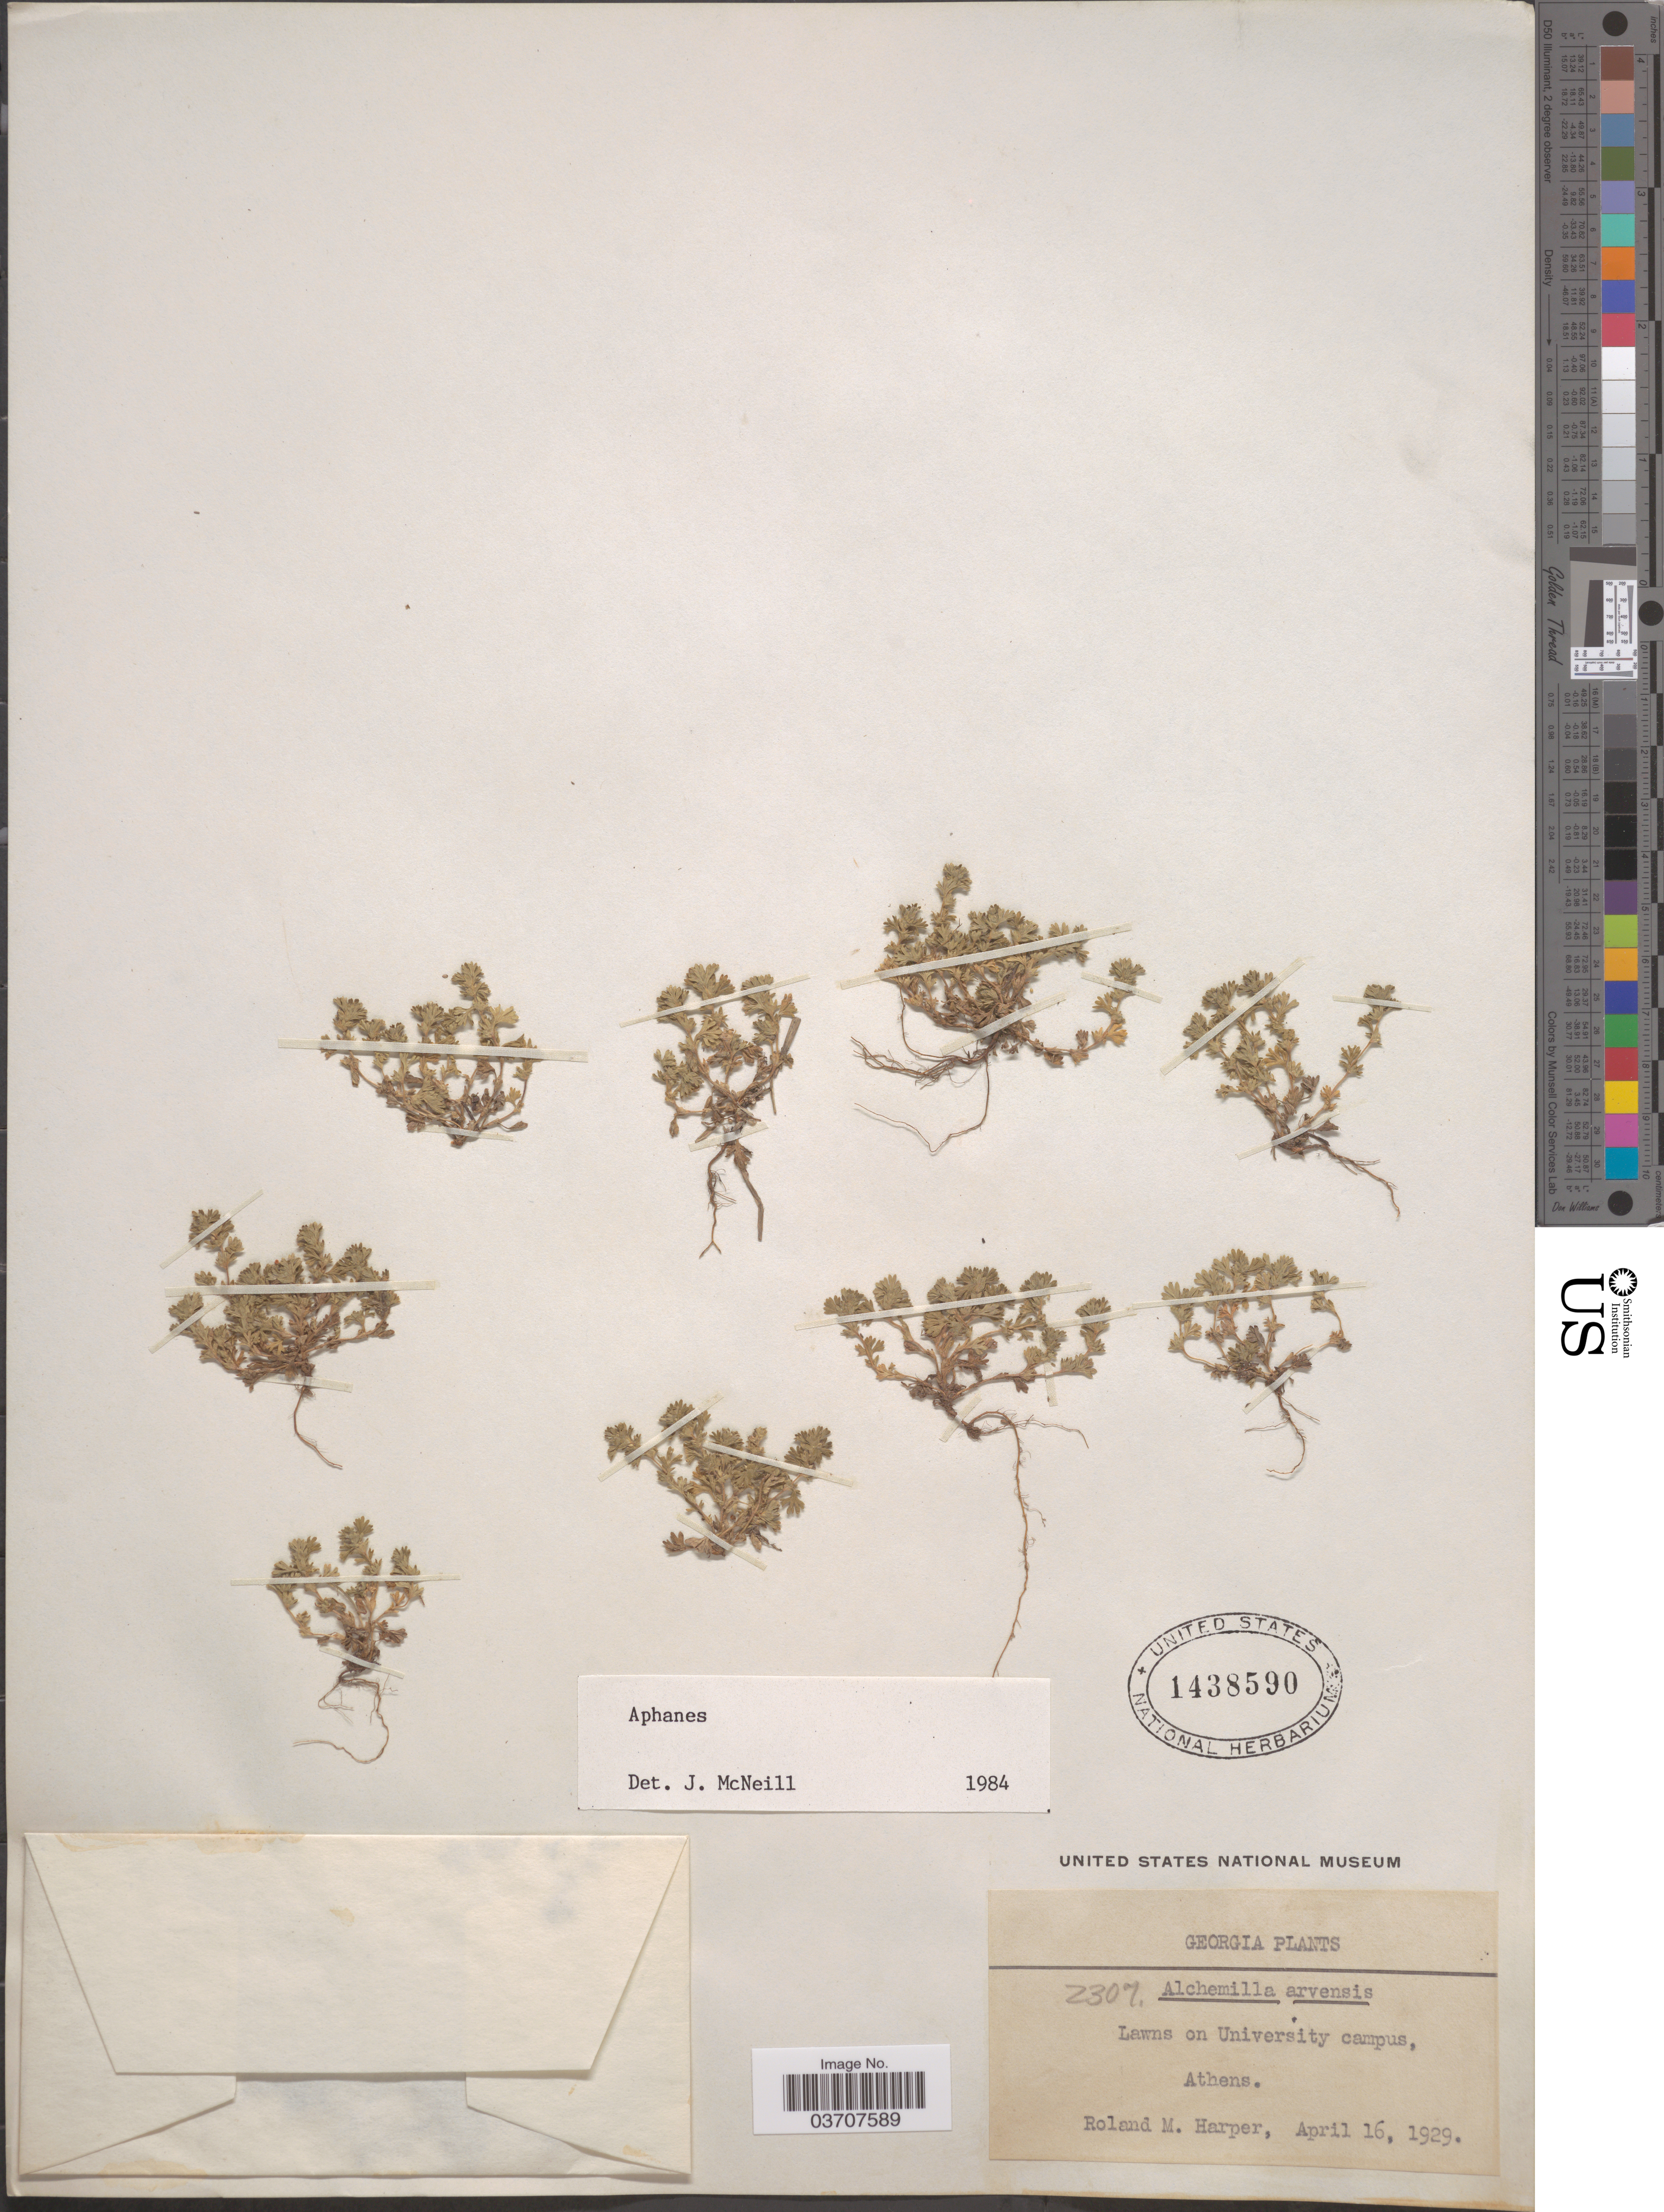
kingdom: Plantae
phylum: Tracheophyta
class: Magnoliopsida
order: Rosales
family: Rosaceae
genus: Aphanes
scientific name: Aphanes australis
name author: Rydb.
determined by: Strong, Mark T., (BOT), Smithsonian Institution - National Museum of Natural History (UNITED STATES)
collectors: R. M. Harper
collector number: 2307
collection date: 1929-04-16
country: United States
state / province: Georgia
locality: Lawns on University campus, Athens.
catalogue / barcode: US 1438590